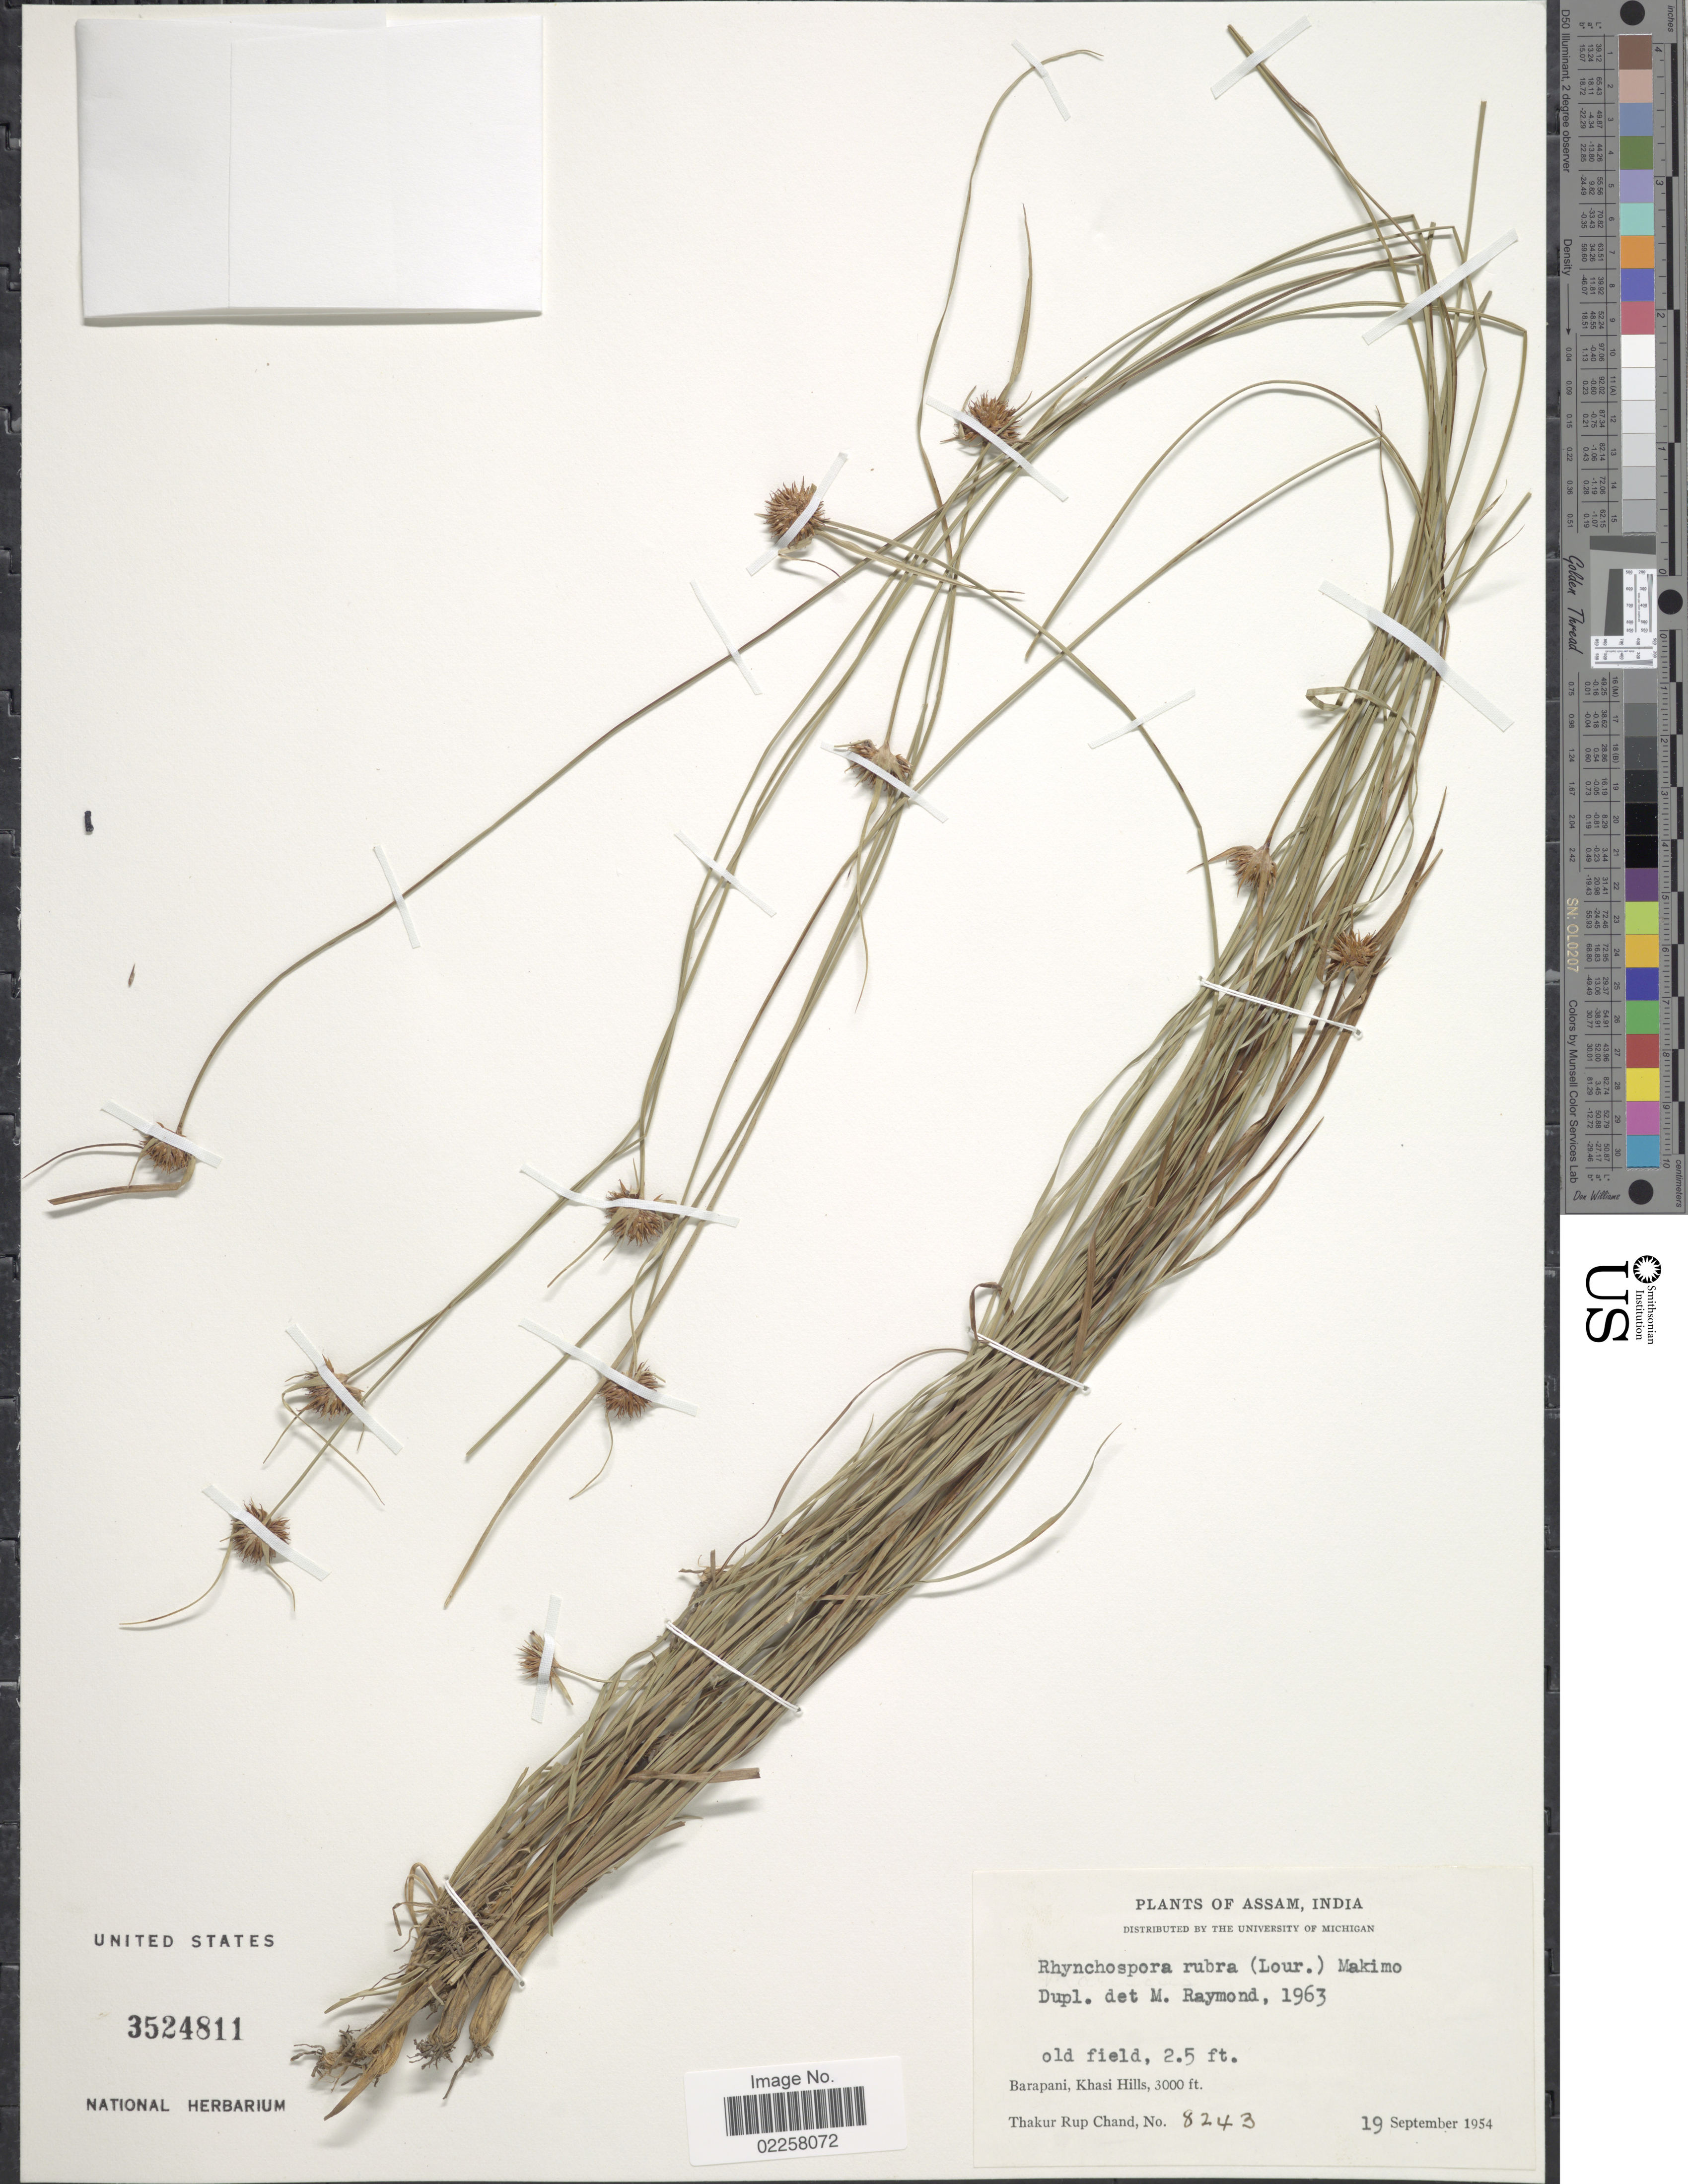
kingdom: Plantae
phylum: Tracheophyta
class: Liliopsida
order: Poales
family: Cyperaceae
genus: Rhynchospora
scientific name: Rhynchospora rubra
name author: (Lour.) Makino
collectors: T. R. Chand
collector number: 8243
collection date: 1954-09-19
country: India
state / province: Meghalaya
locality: Barapani, Khasi Hills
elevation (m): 914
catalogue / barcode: US 3524811